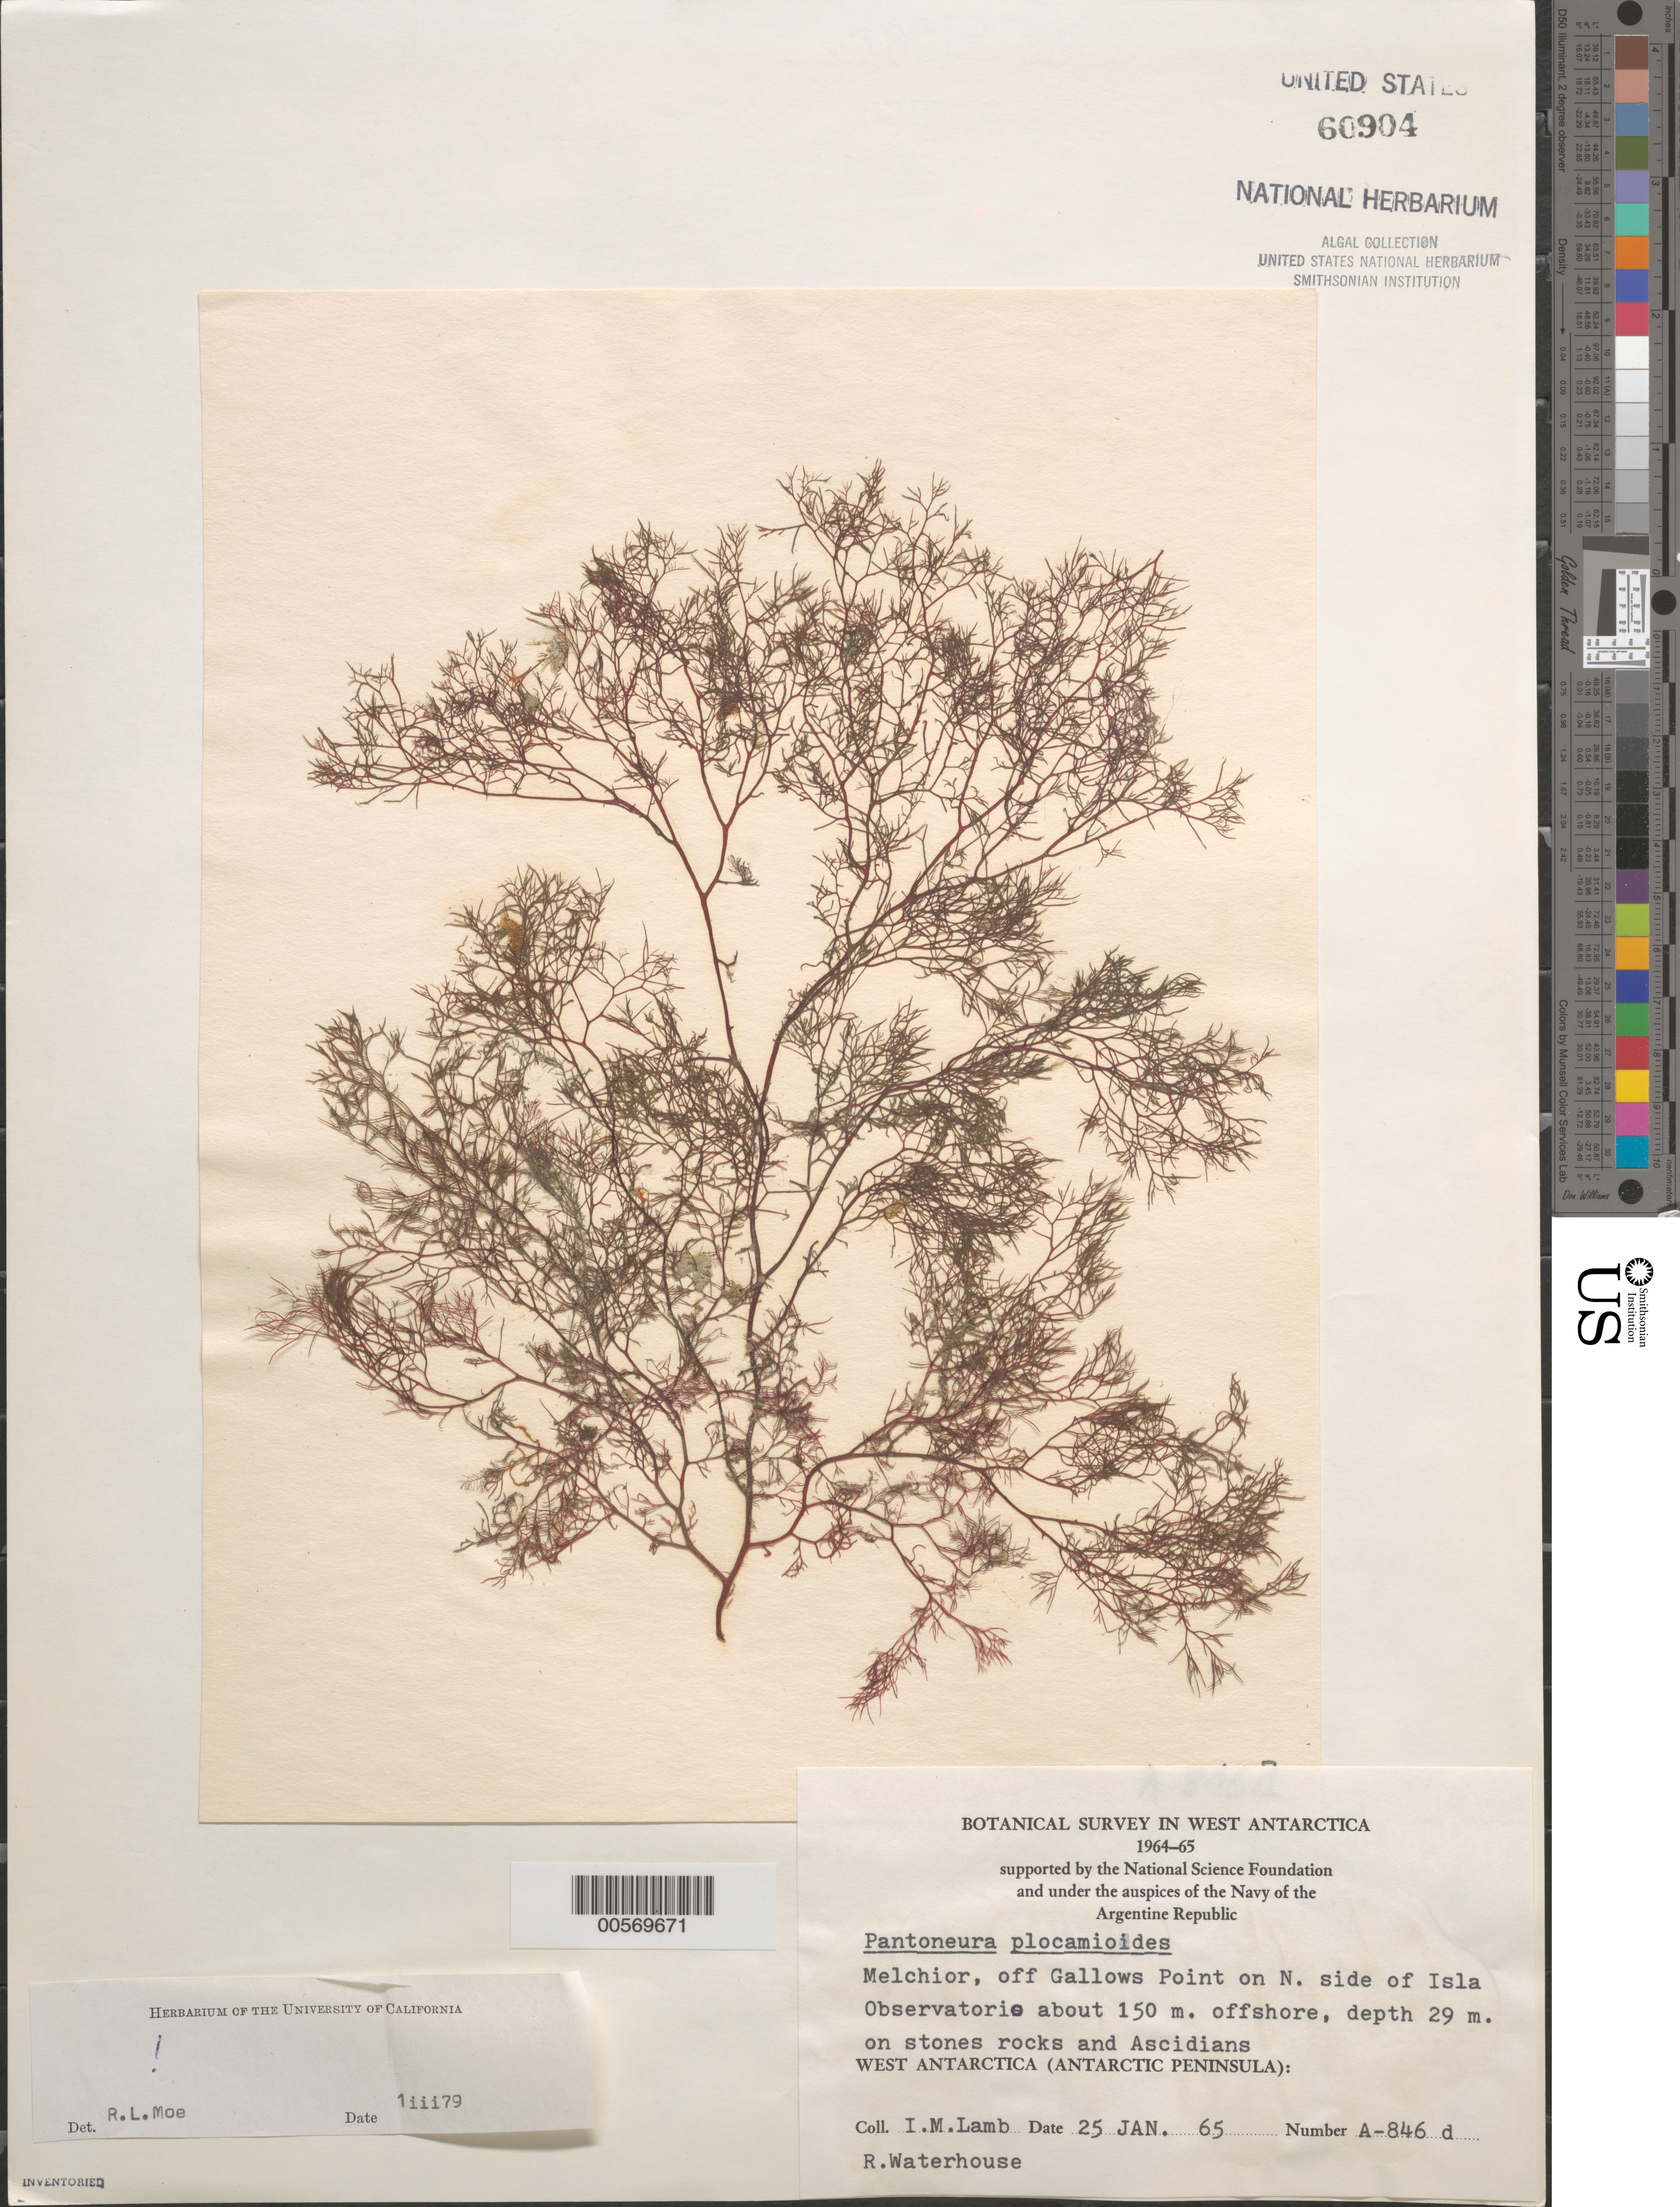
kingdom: Plantae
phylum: Rhodophyta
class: Florideophyceae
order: Ceramiales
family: Delesseriaceae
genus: Pantoneura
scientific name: Pantoneura plocamioides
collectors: I. M. Lamb & R. Waterhouse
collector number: A-846d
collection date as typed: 25 Jan 1965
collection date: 1965-01-25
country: Antarctica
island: Gamma Island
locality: Off Gallows Point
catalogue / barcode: US 60904